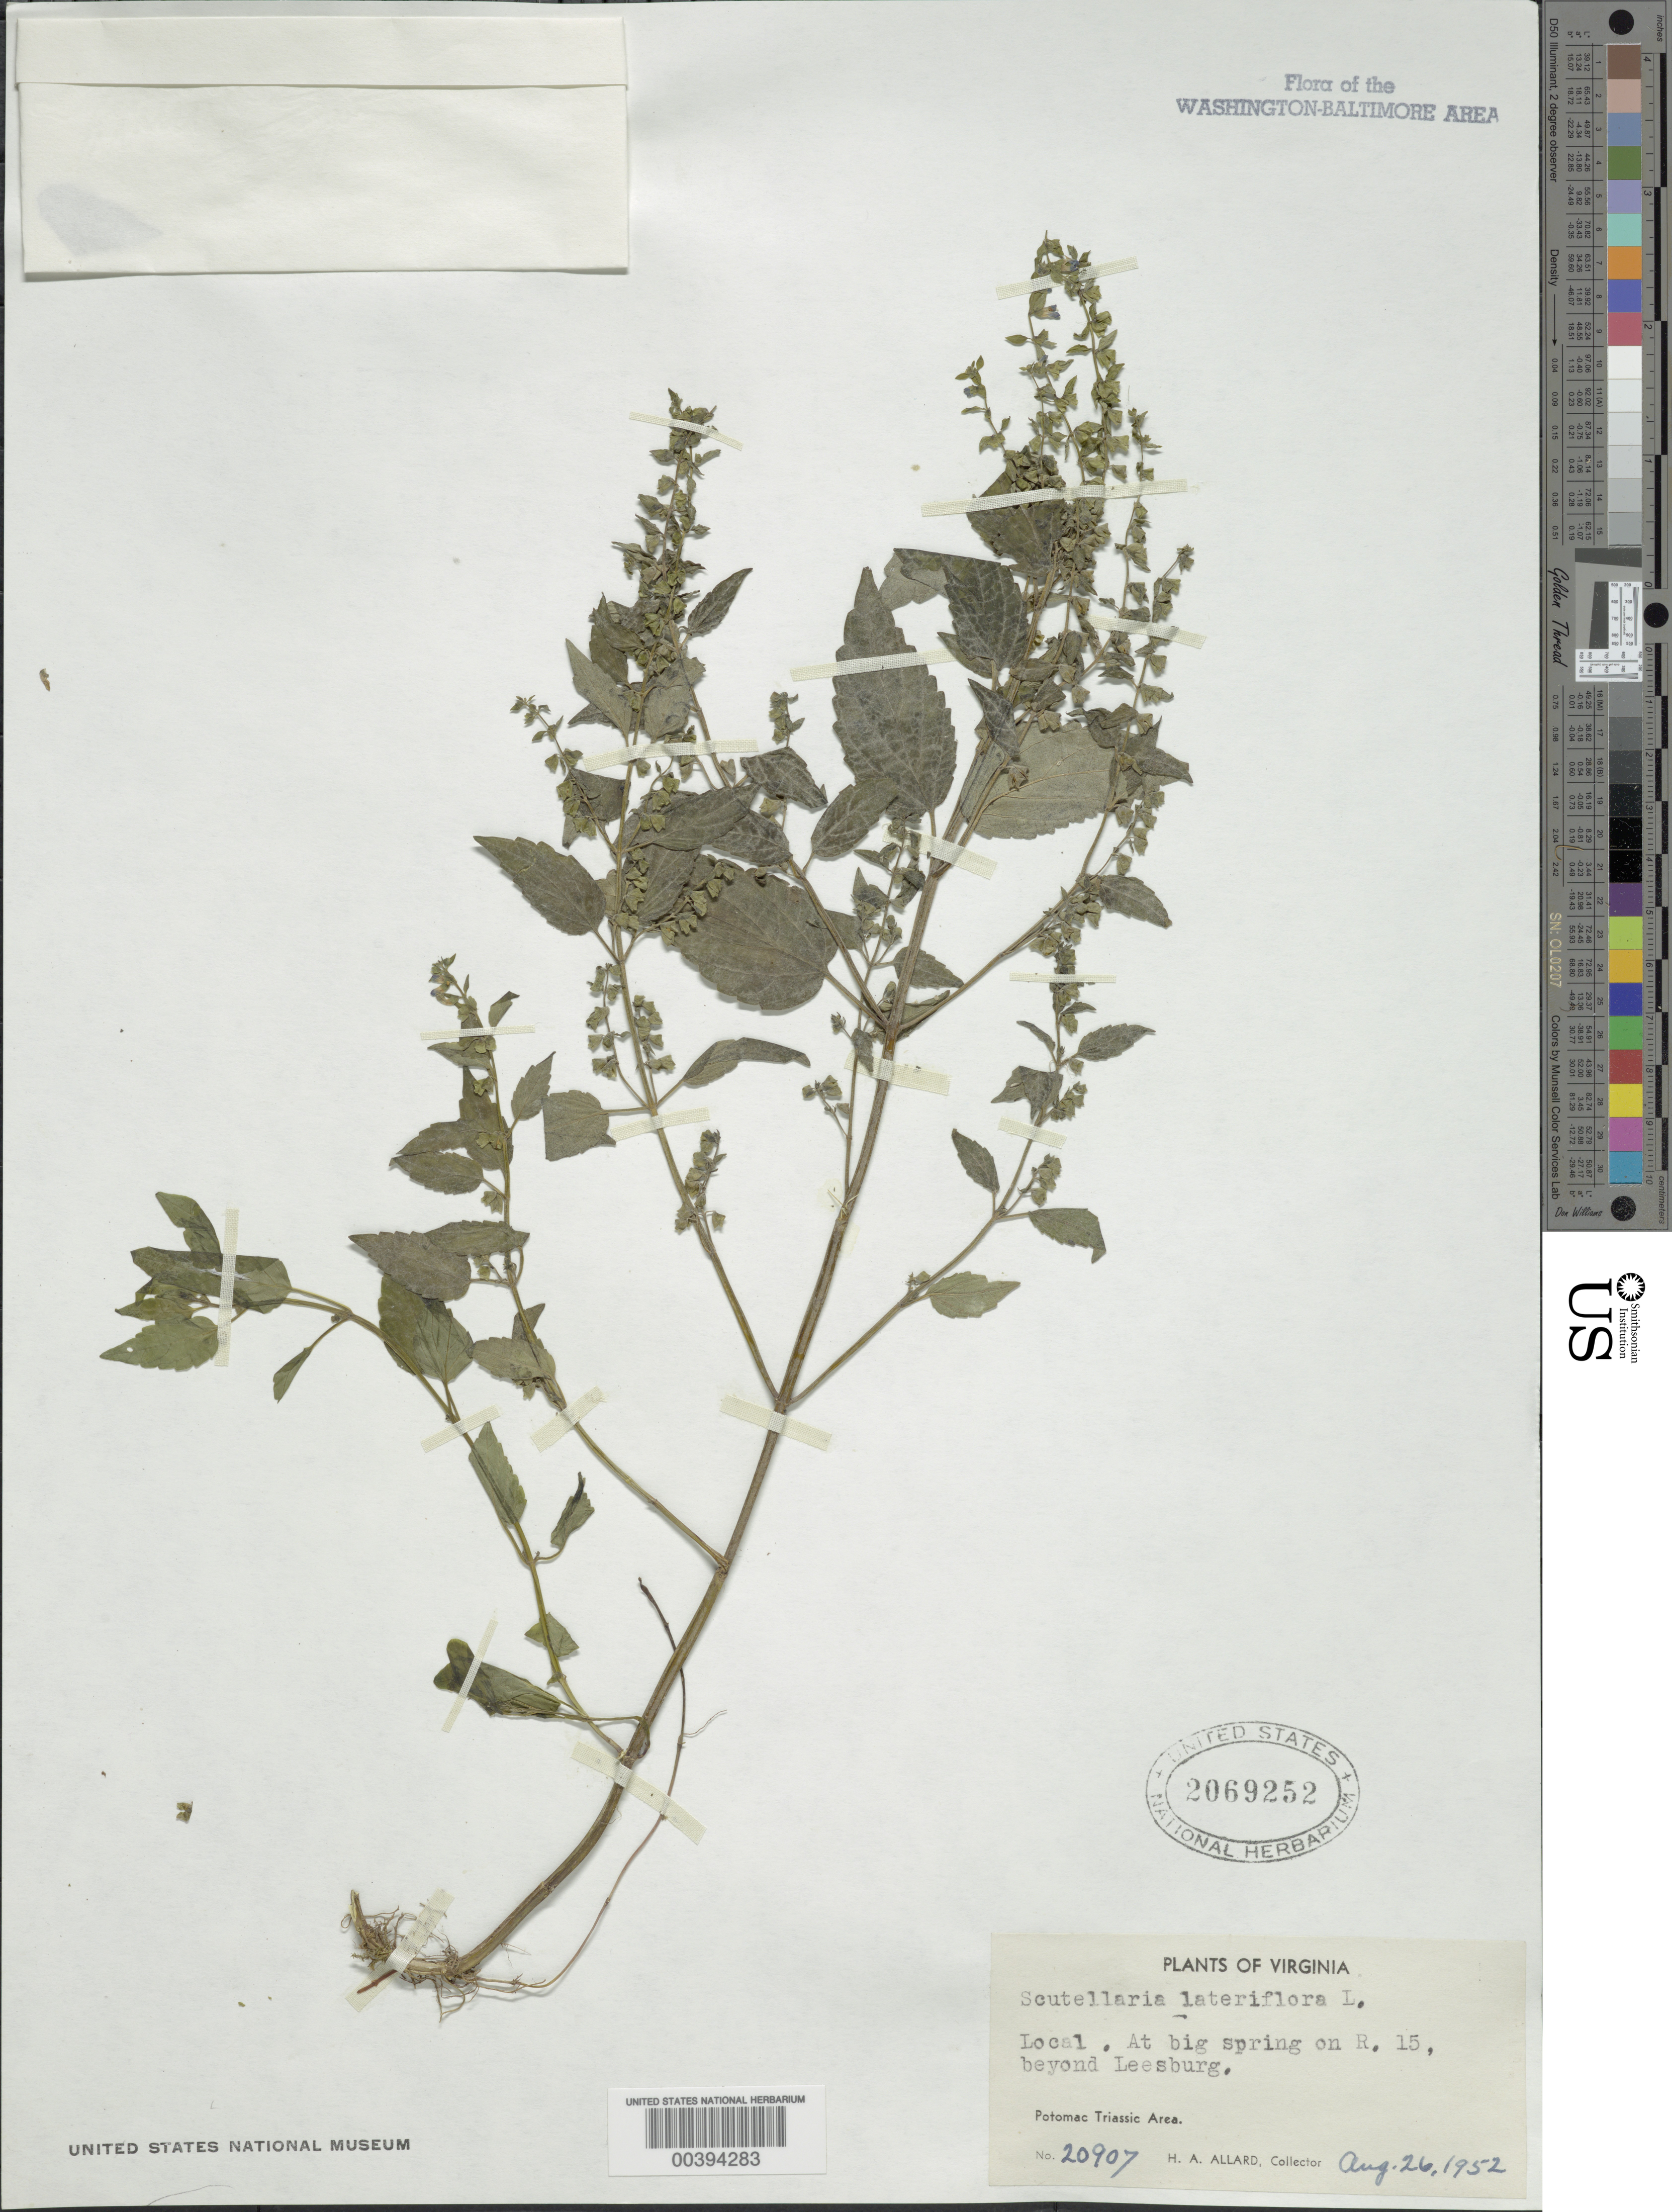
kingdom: Plantae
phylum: Tracheophyta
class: Magnoliopsida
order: Lamiales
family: Lamiaceae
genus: Scutellaria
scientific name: Scutellaria lateriflora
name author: L.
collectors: H. A. Allard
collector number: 20907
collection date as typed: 26 Aug 1952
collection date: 1952-08-26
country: United States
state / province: Virginia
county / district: Loudoun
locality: Spring on Route 15 beyond Leesburg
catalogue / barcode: US 2069252